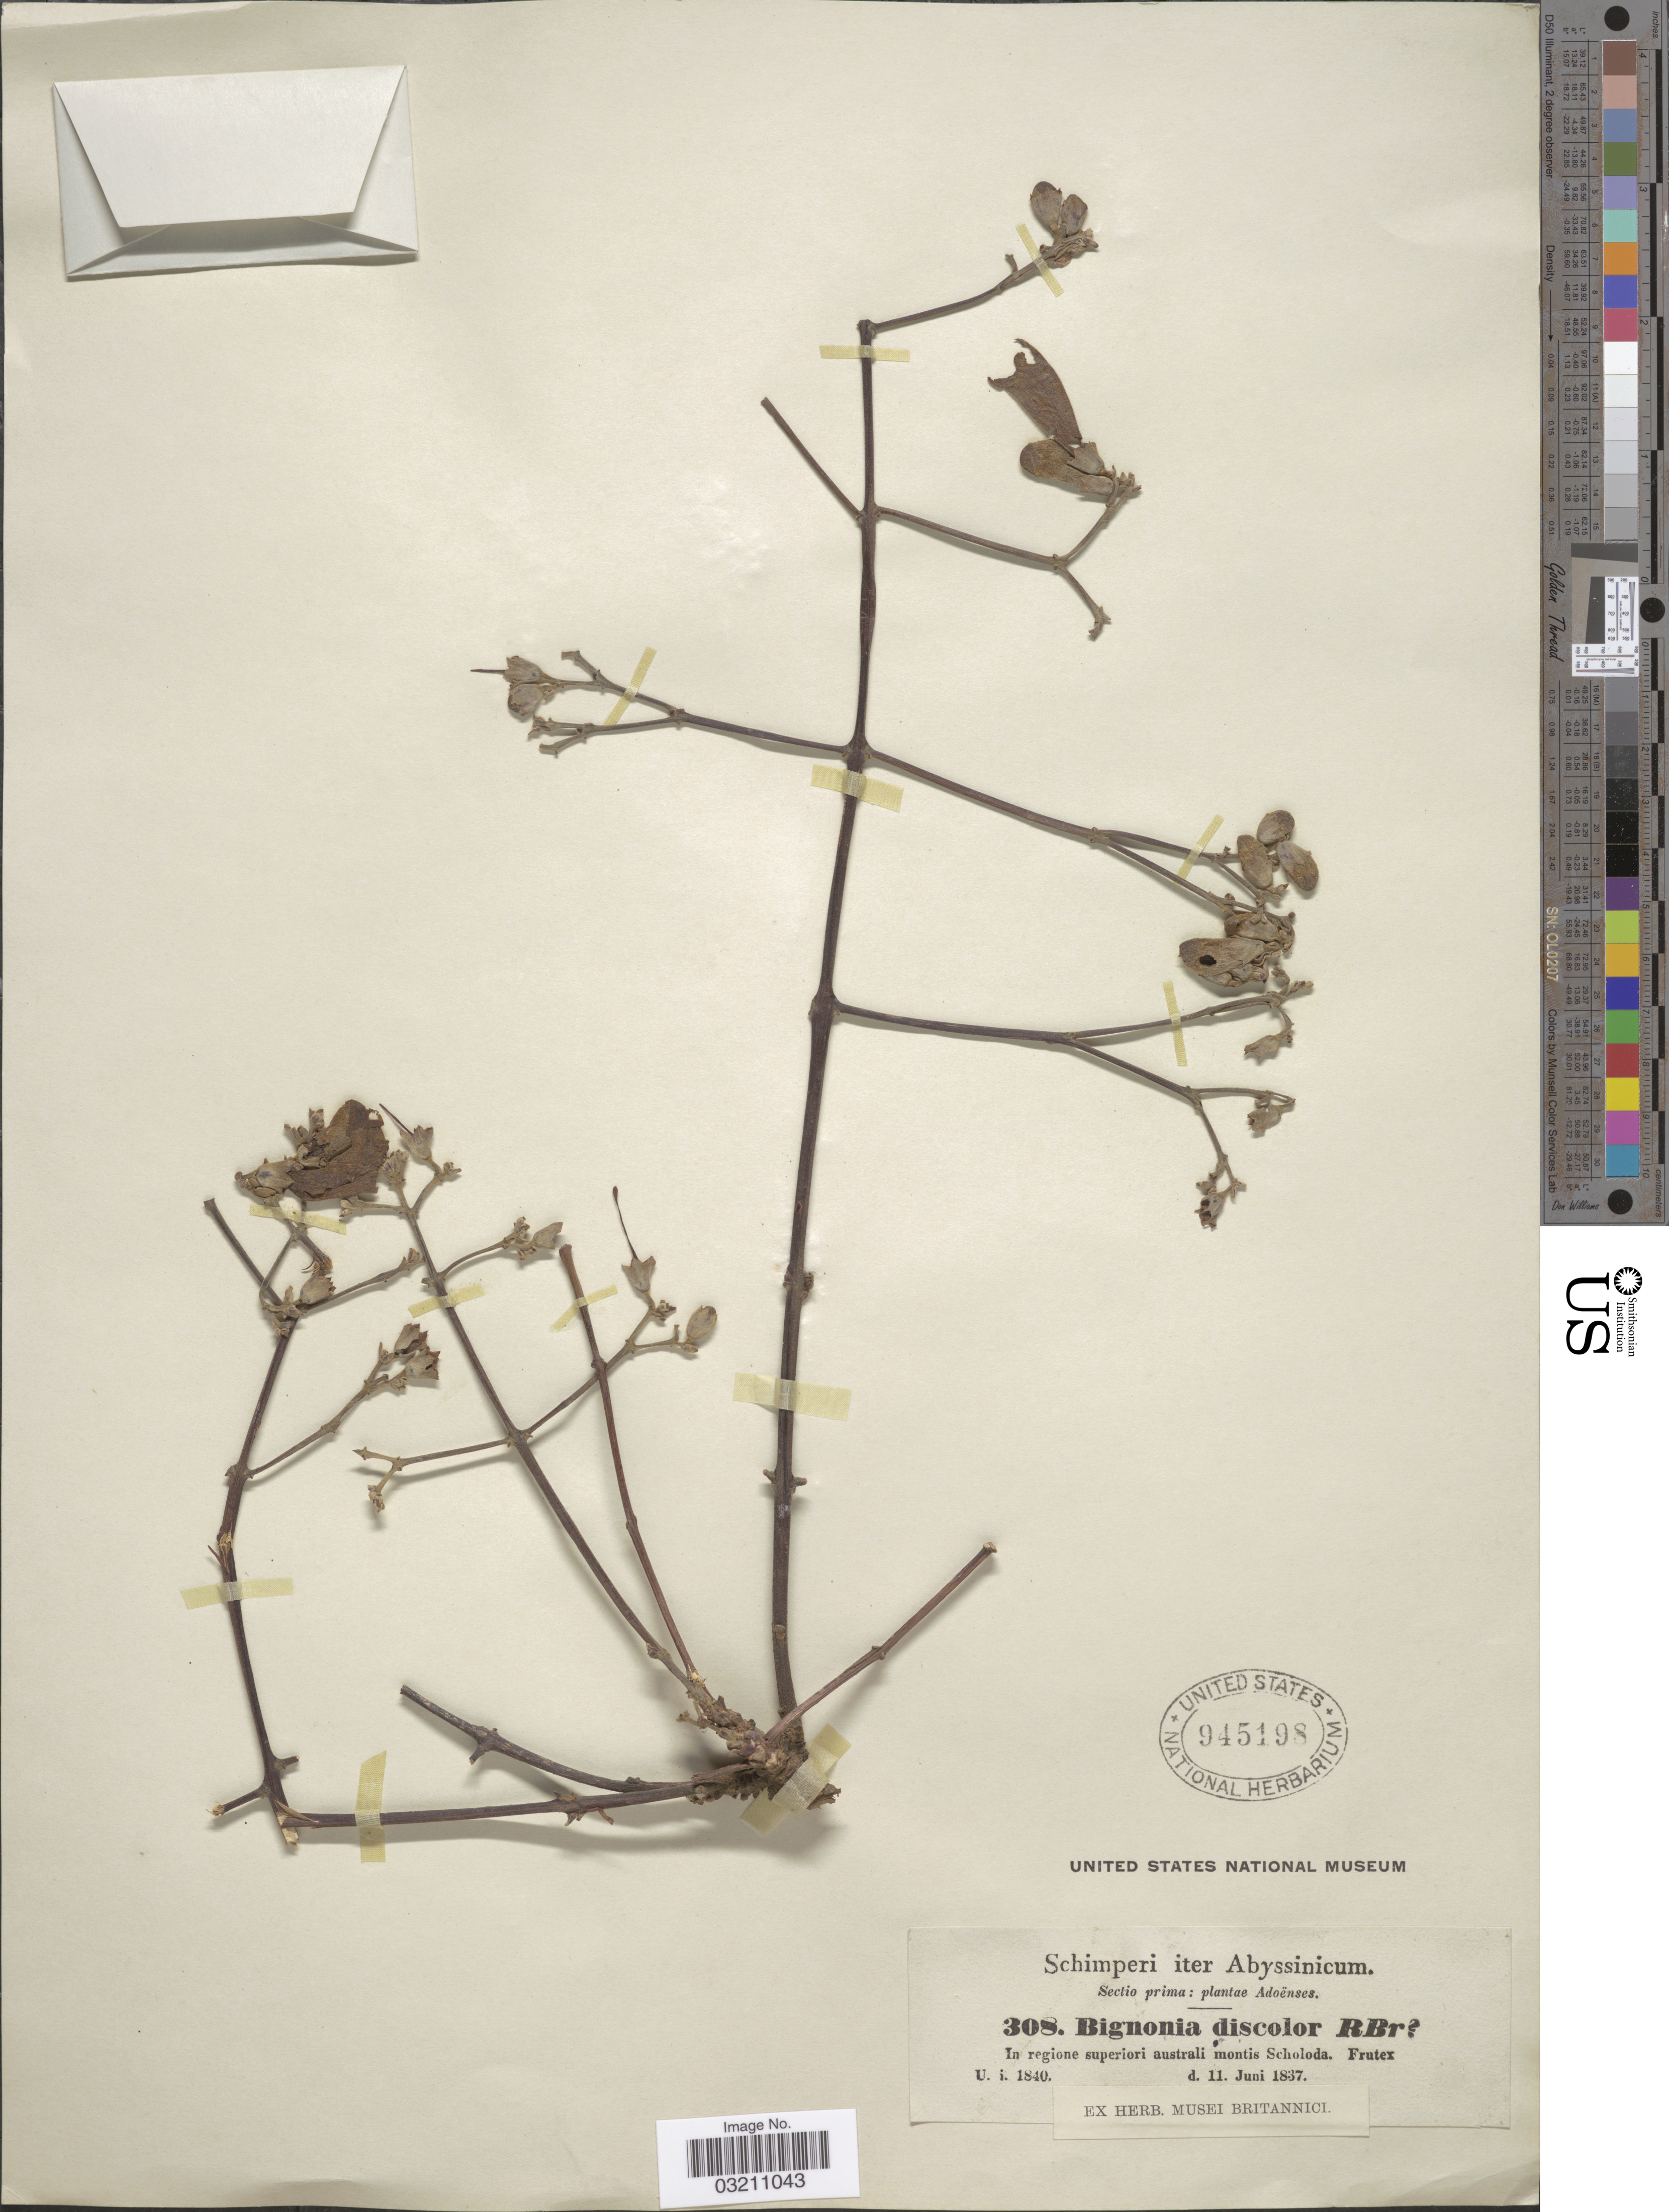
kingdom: Plantae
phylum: Tracheophyta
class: Magnoliopsida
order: Lamiales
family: Bignoniaceae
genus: Bignonia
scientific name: Bignonia discolor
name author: DC.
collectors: -. Schimper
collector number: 308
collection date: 1837-06-11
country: Ethiopia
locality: Abyssinicum. In regione superiori australi montis Scholada.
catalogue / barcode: US 945198